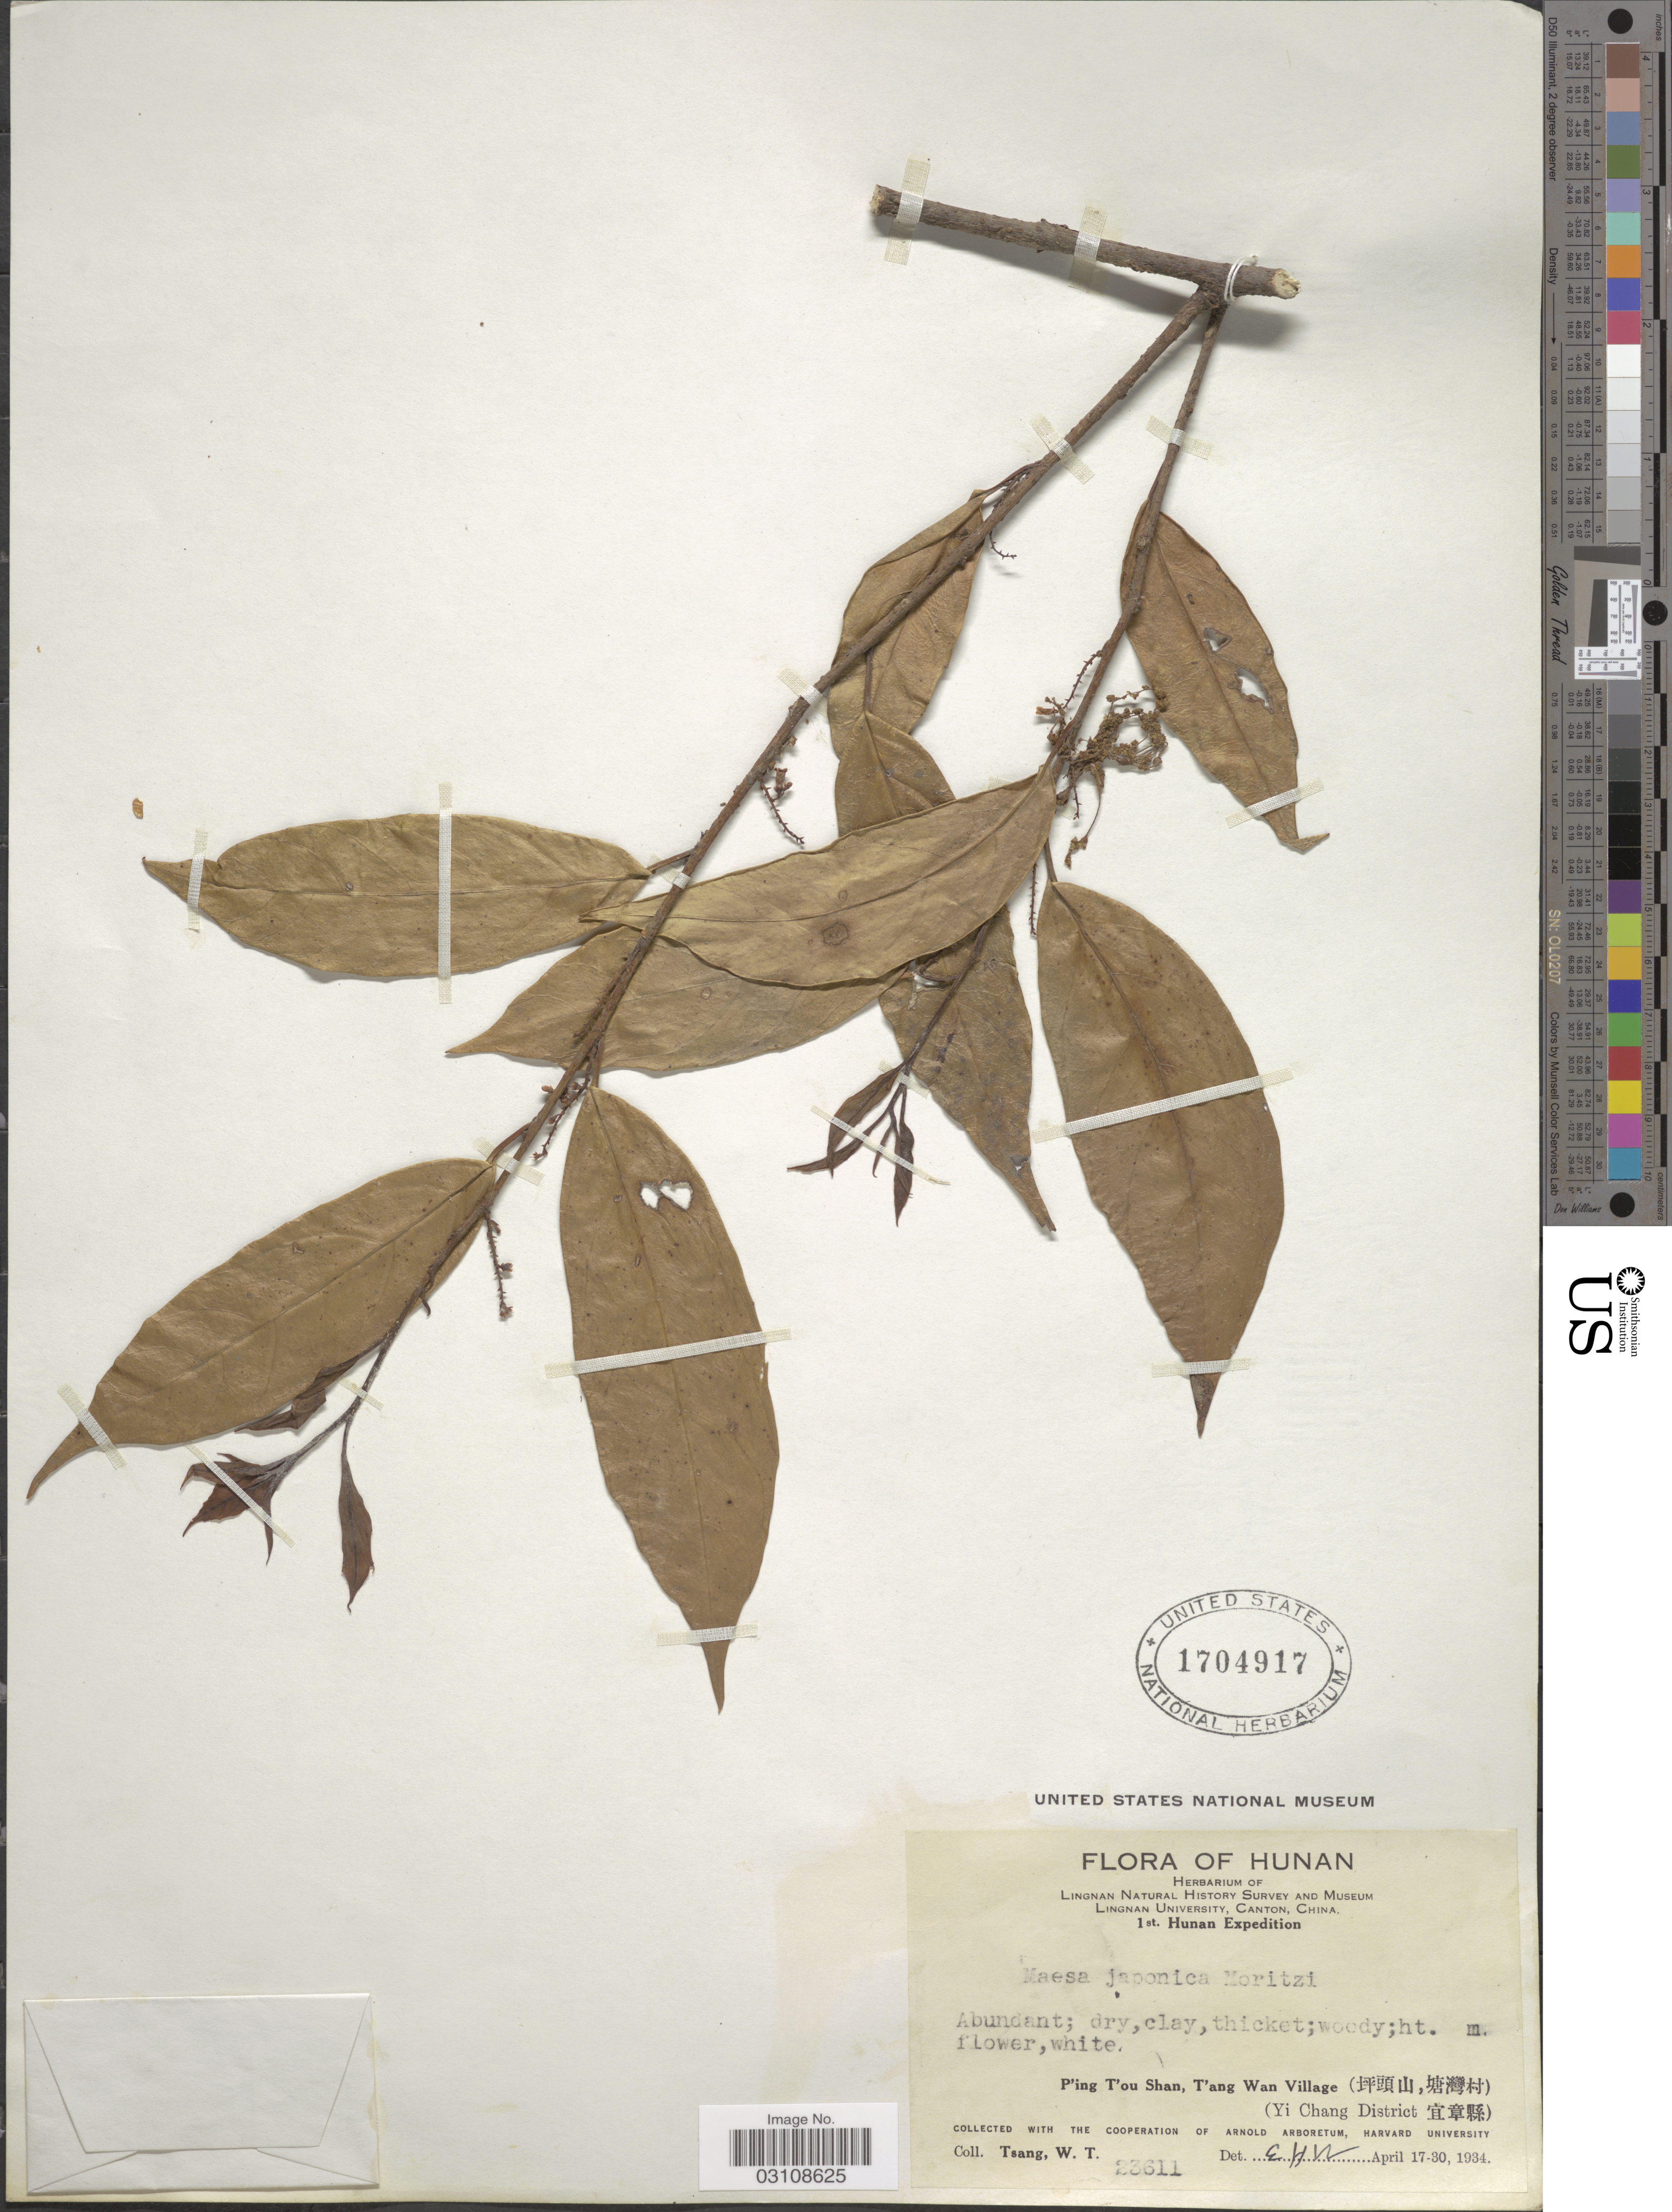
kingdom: Plantae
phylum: Tracheophyta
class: Magnoliopsida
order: Ericales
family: Primulaceae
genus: Maesa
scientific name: Maesa japonica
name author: Merr.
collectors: W. T. Tsang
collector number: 23611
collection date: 1934-04-17/1934-04-30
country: China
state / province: Hunan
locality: P'ing T'ou Shan, T'ang Wan Village (X,X) (Yi Chang District X).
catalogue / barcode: US 1704917